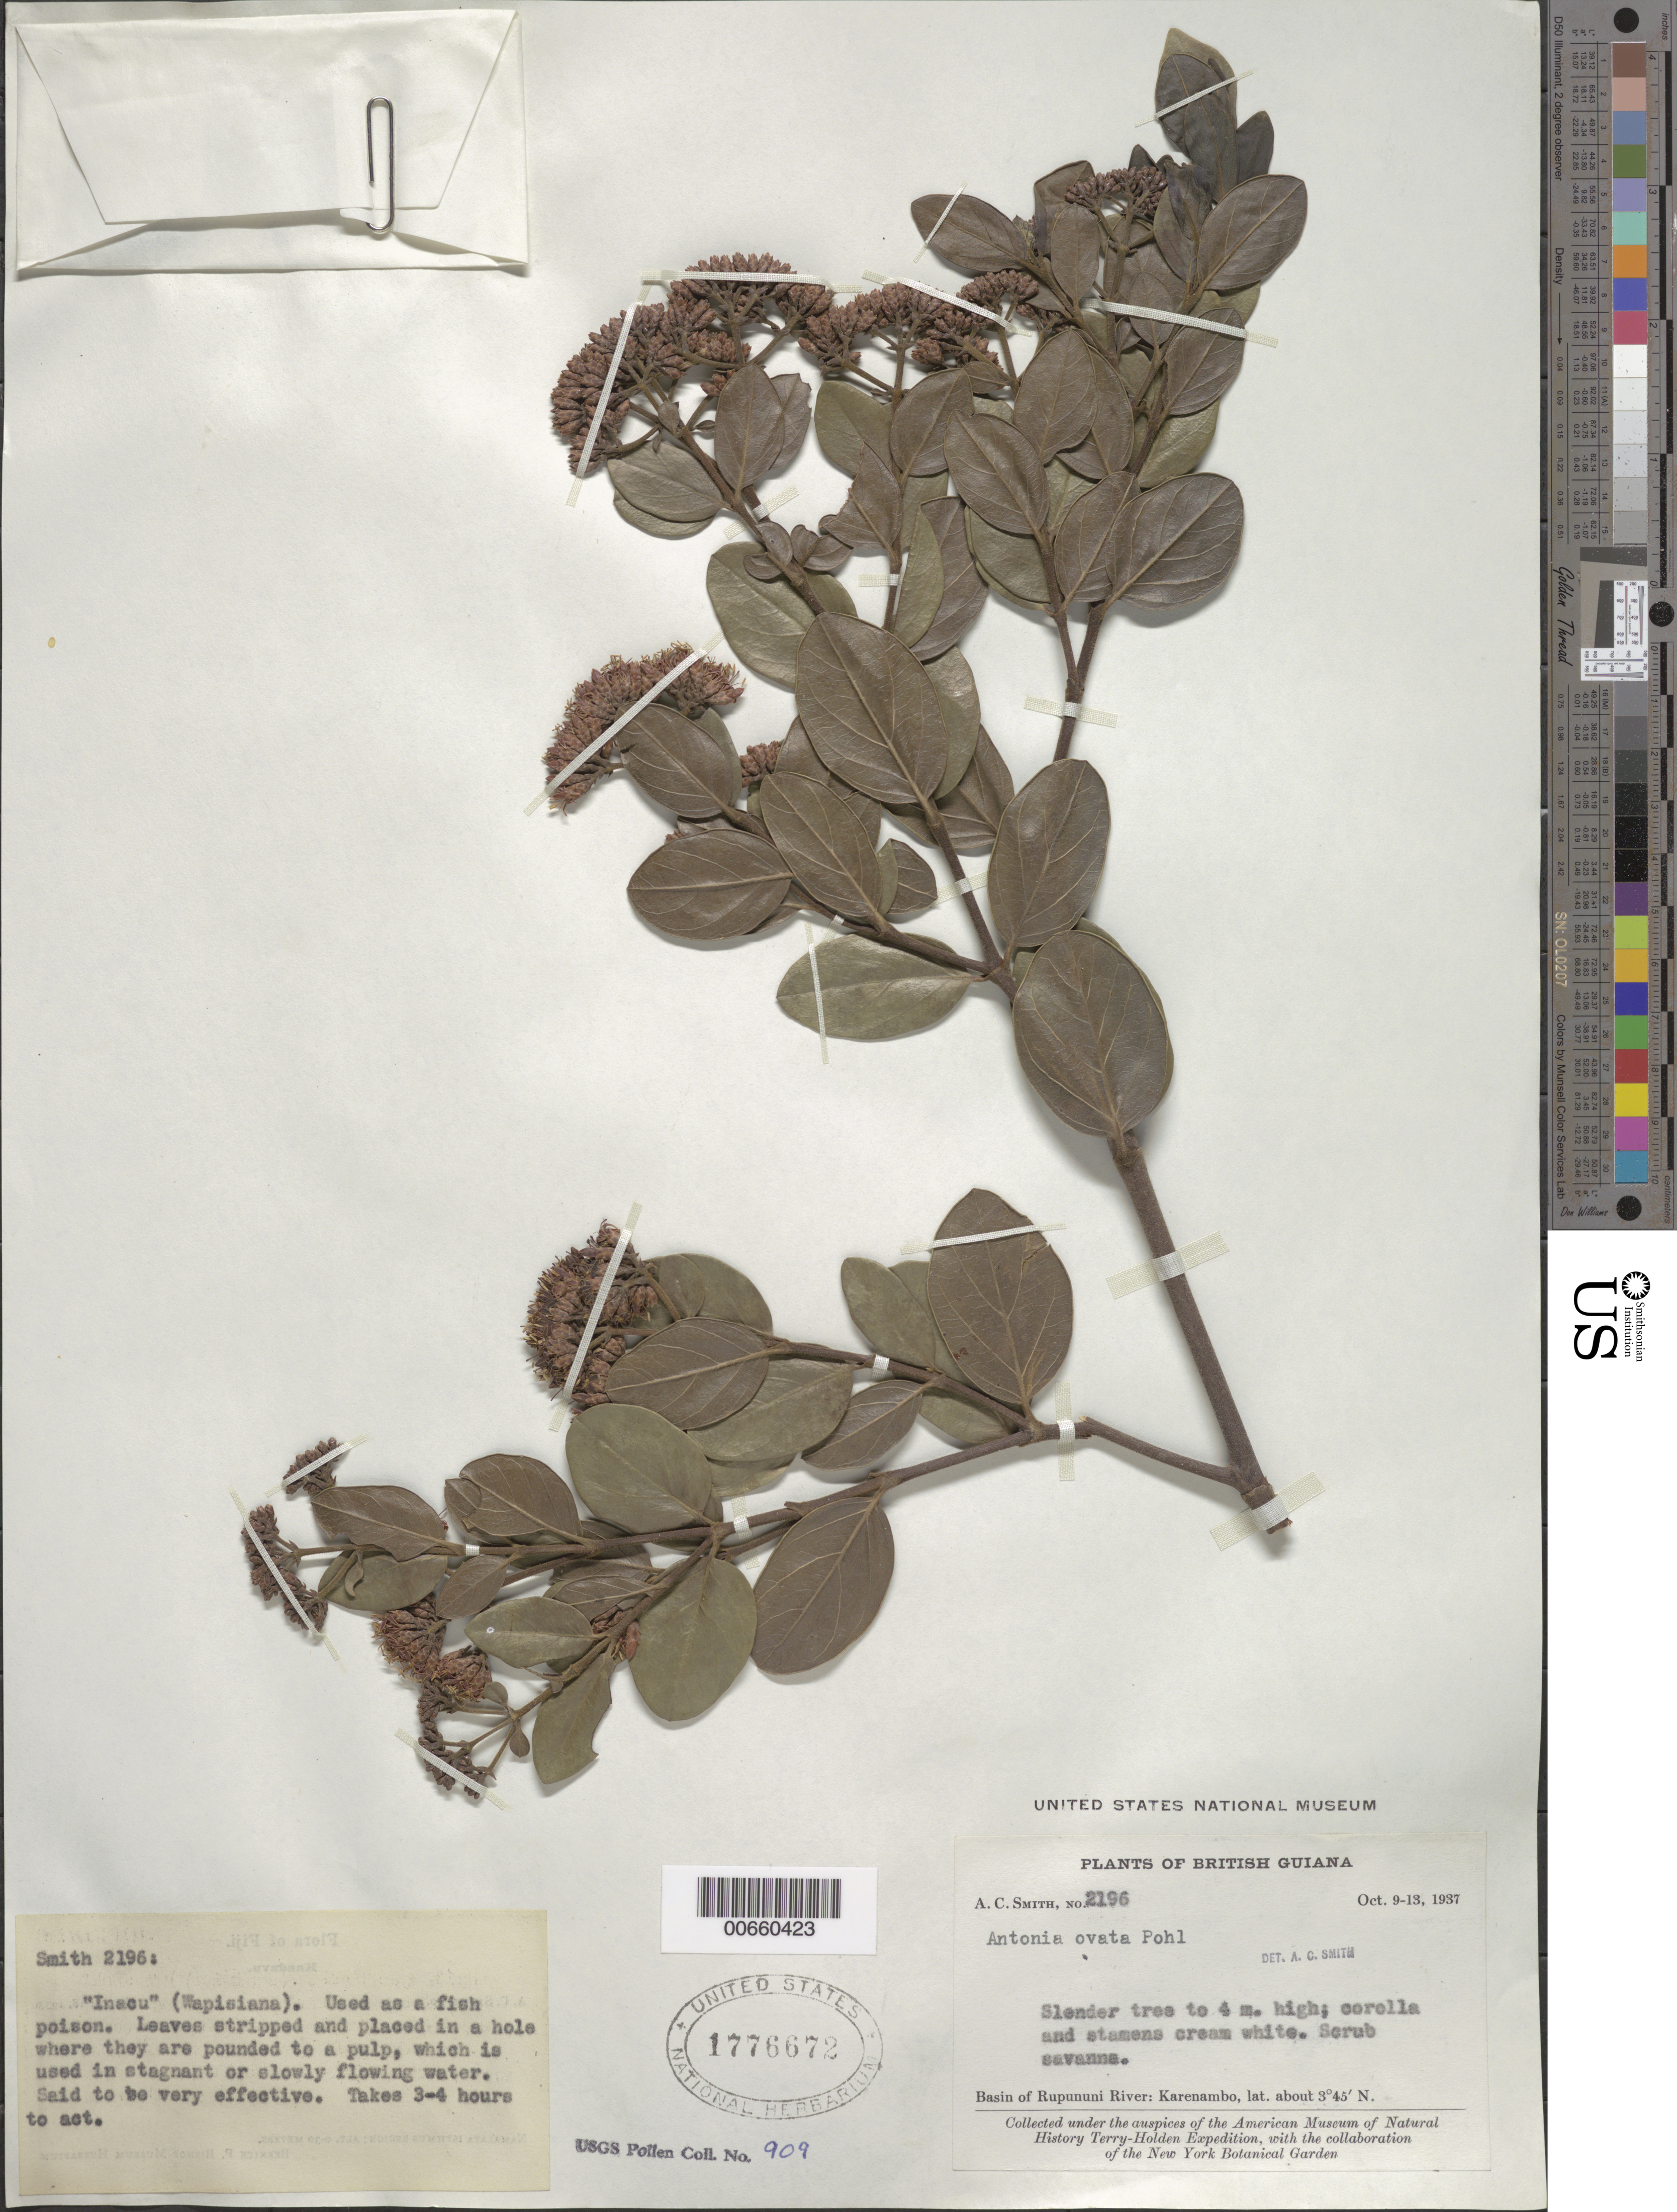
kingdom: Plantae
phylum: Tracheophyta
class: Magnoliopsida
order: Gentianales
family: Loganiaceae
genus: Antonia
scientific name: Antonia ovata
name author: Pohl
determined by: Smith, A. C.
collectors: A. C. Smith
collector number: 2196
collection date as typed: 9-Oct-37 to 13-Oct-37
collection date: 1937-10-09/1937-10-13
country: Guyana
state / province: U. Takutu-U. Essequibo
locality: Karanambo, Rupununi River basin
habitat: Scrub savanna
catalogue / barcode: US 1776672